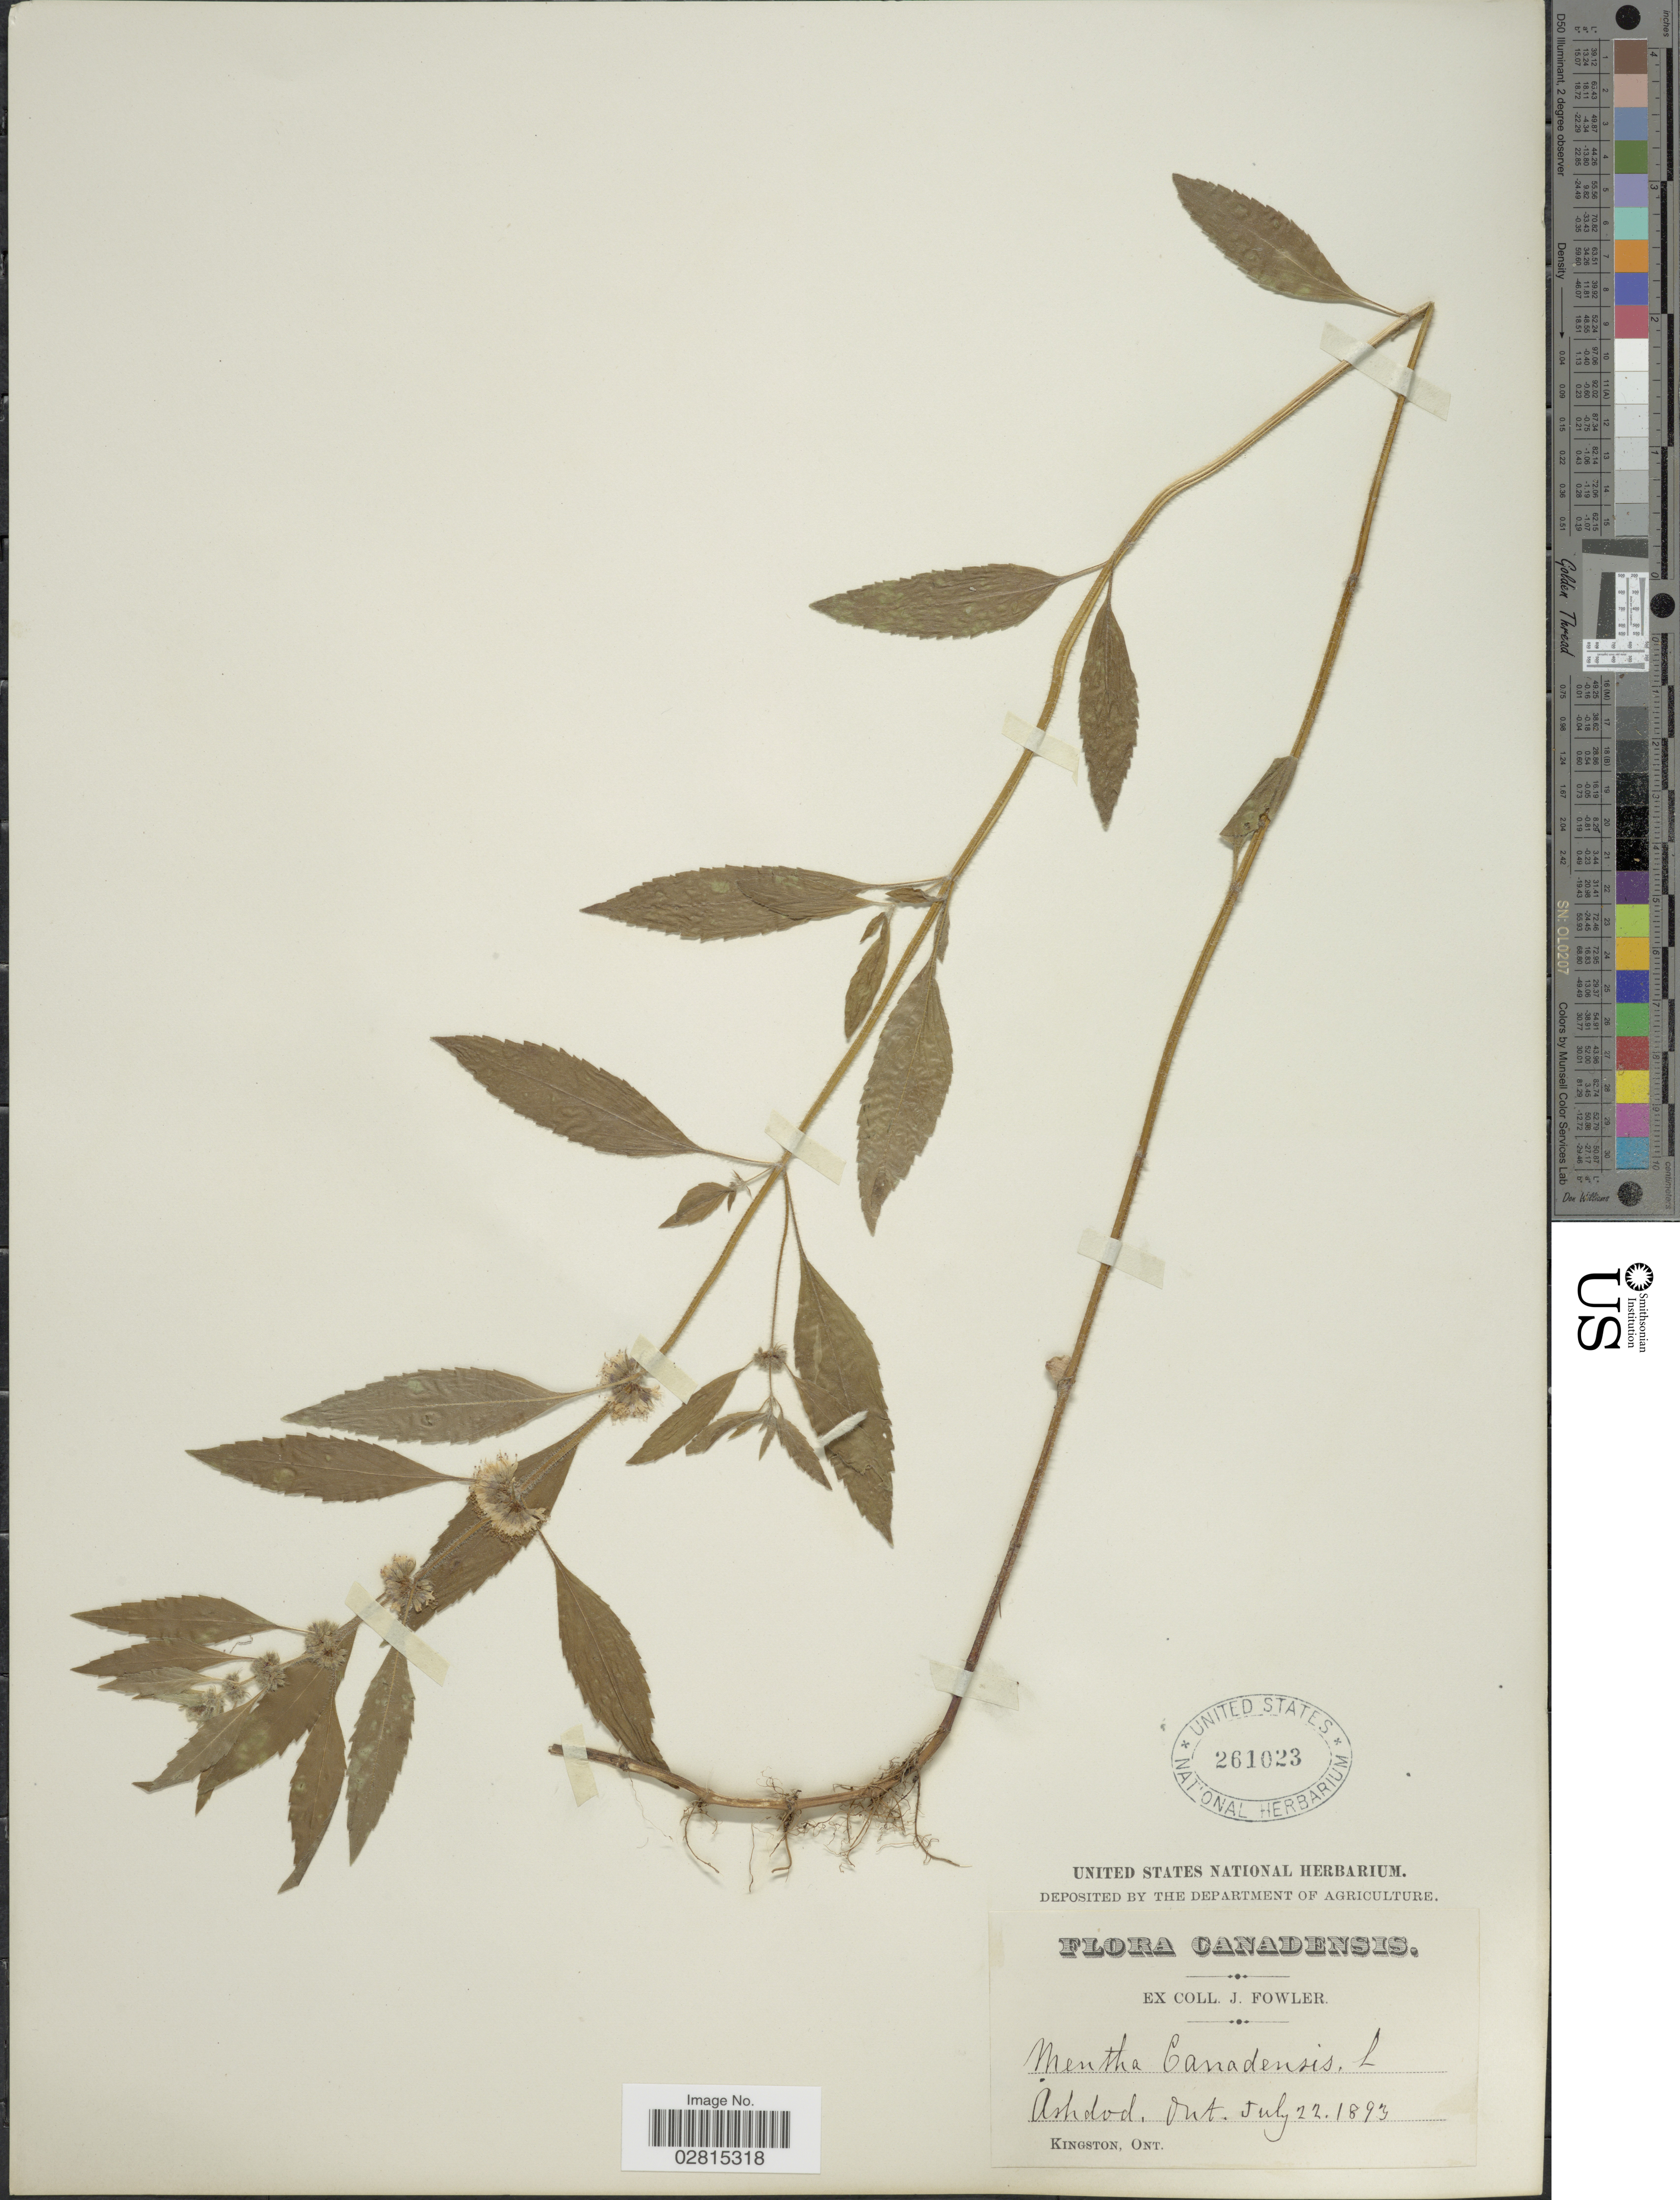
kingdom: Plantae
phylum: Tracheophyta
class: Magnoliopsida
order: Lamiales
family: Lamiaceae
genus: Mentha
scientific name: Mentha canadensis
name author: L.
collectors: J. P. Fowler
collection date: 1893-07-22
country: Canada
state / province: Ontario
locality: Ashdod.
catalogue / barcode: US 261023